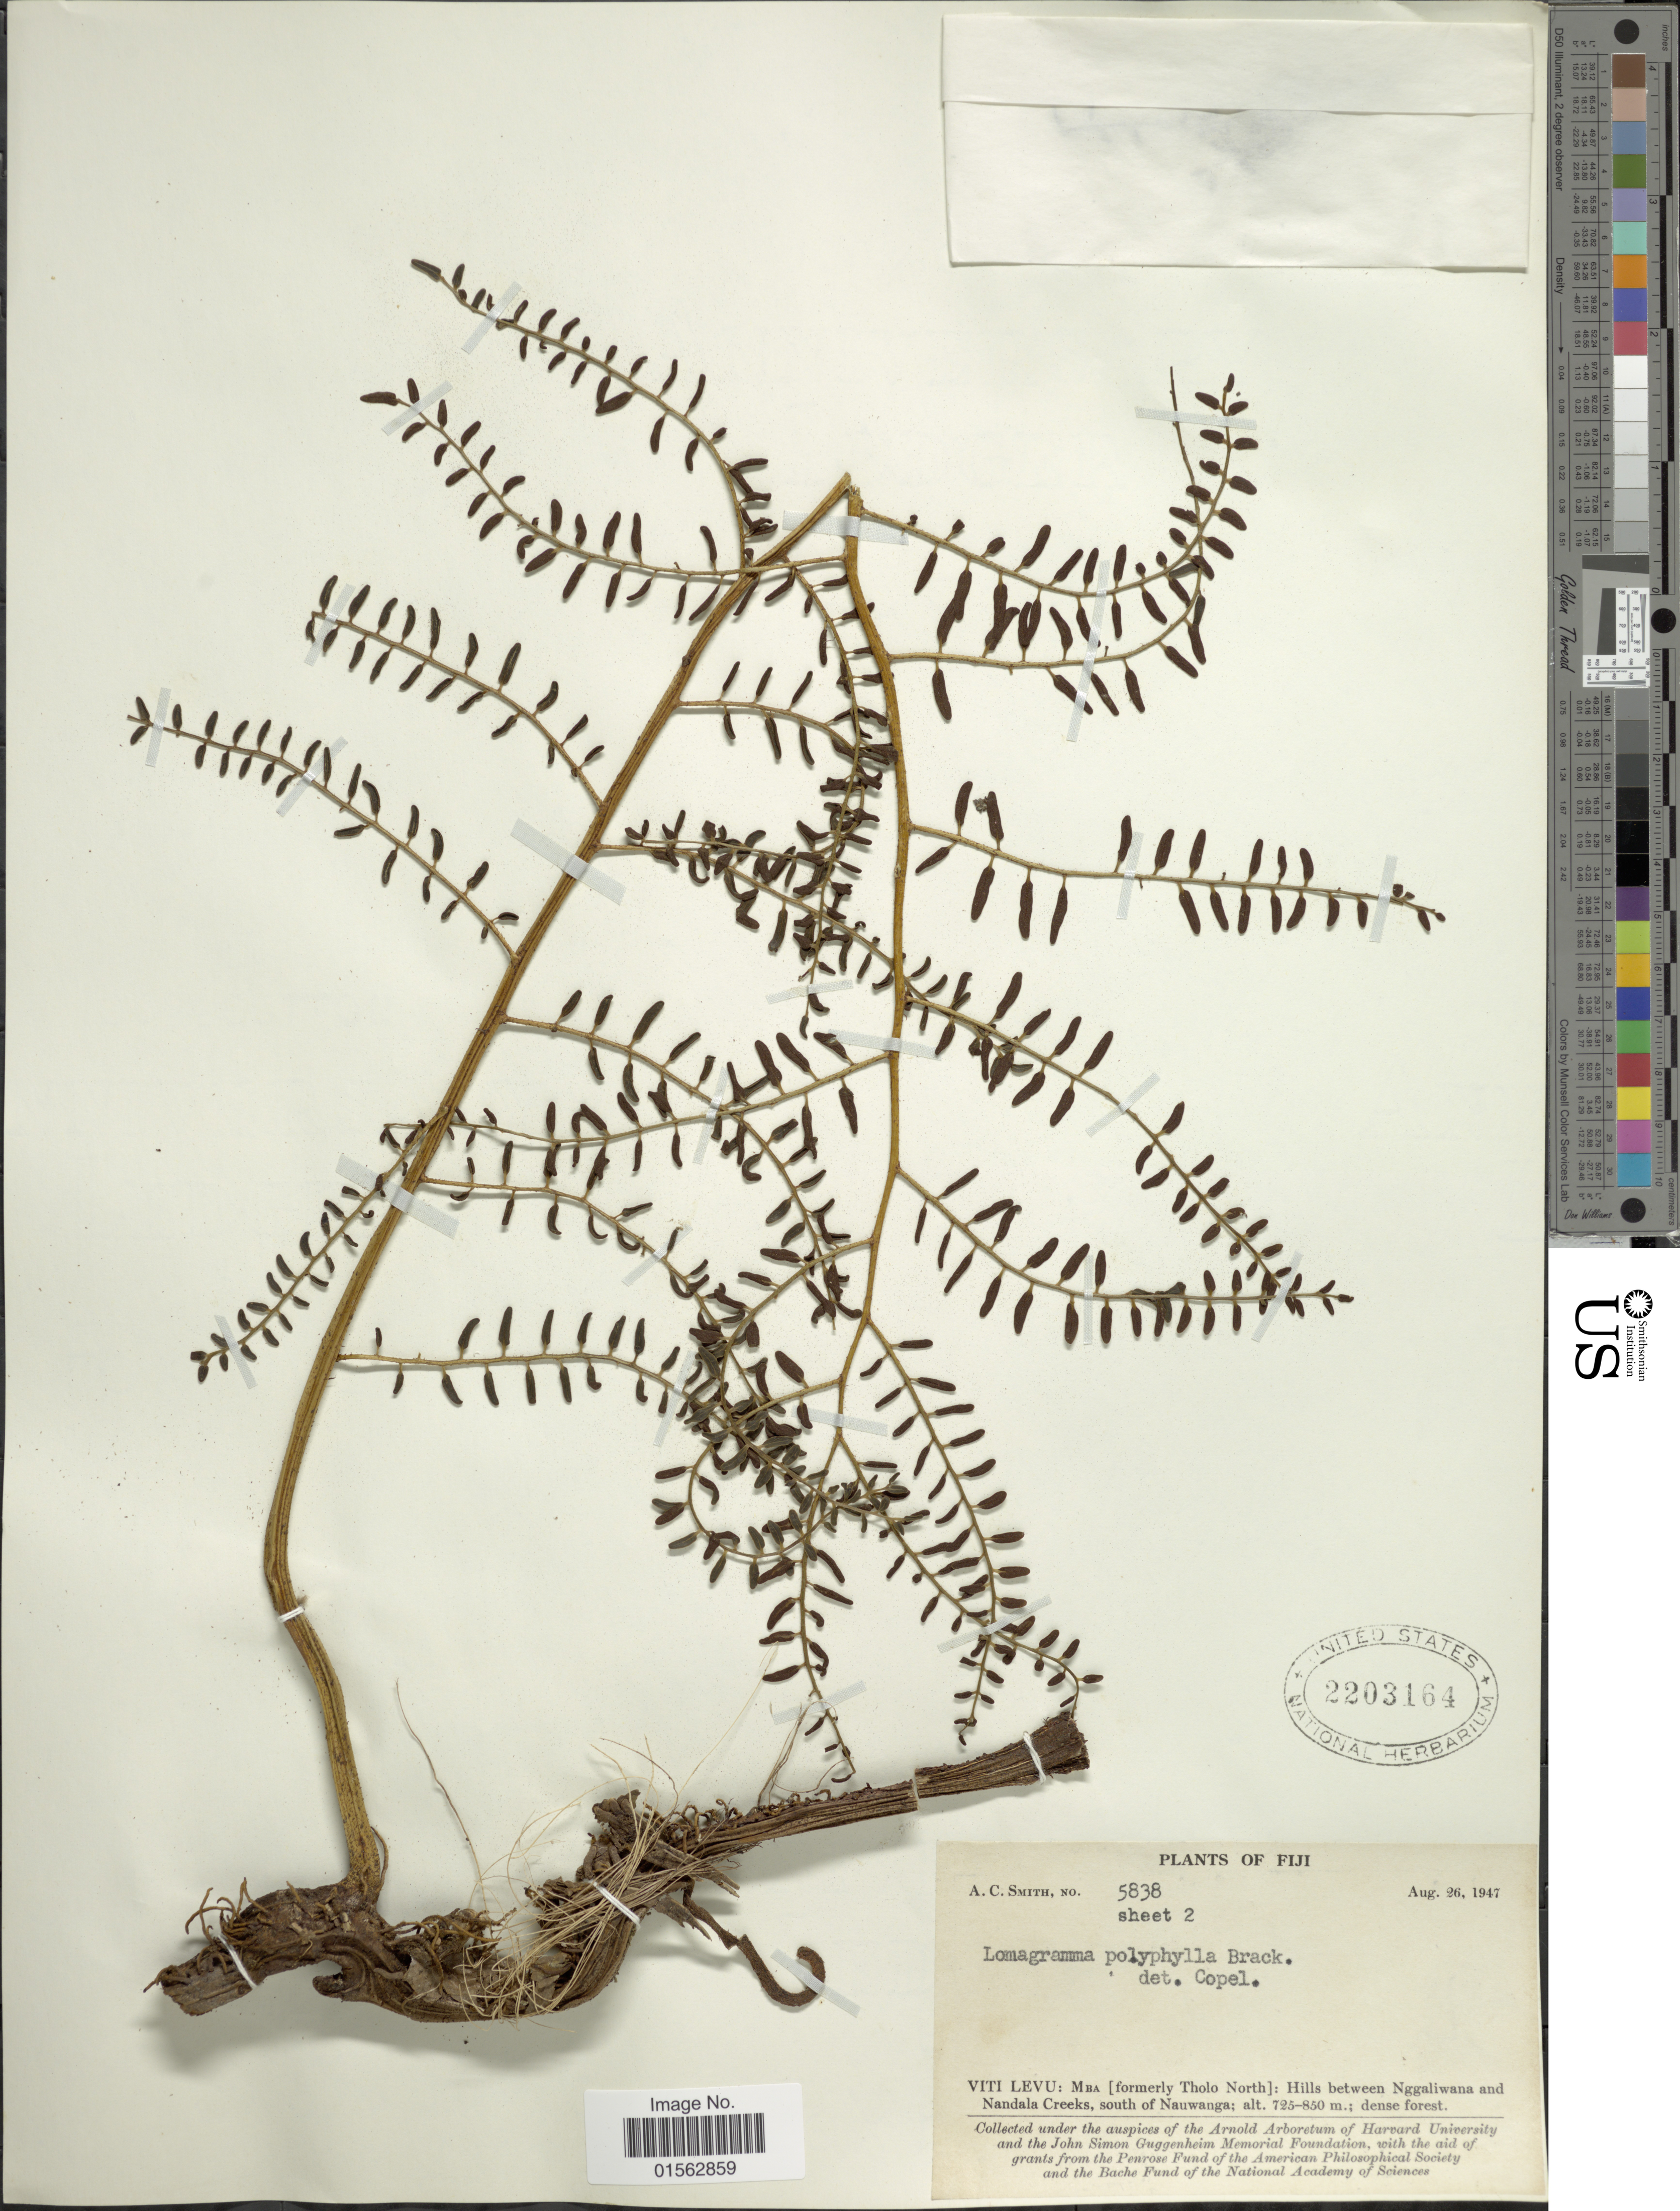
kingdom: Plantae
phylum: Tracheophyta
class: Polypodiopsida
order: Polypodiales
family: Dryopteridaceae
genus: Lomagramma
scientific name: Lomagramma polyphylla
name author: Brack. in Wilkes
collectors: A. C. Smith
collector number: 5838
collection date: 1947-08-26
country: Fiji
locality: Fiji, Viti Levu: Mba (formerly Tholo north): Hills between Nggaliwana and Nandala Creeks, south of Nauwanga; dense forest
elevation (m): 725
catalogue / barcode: US 2203164